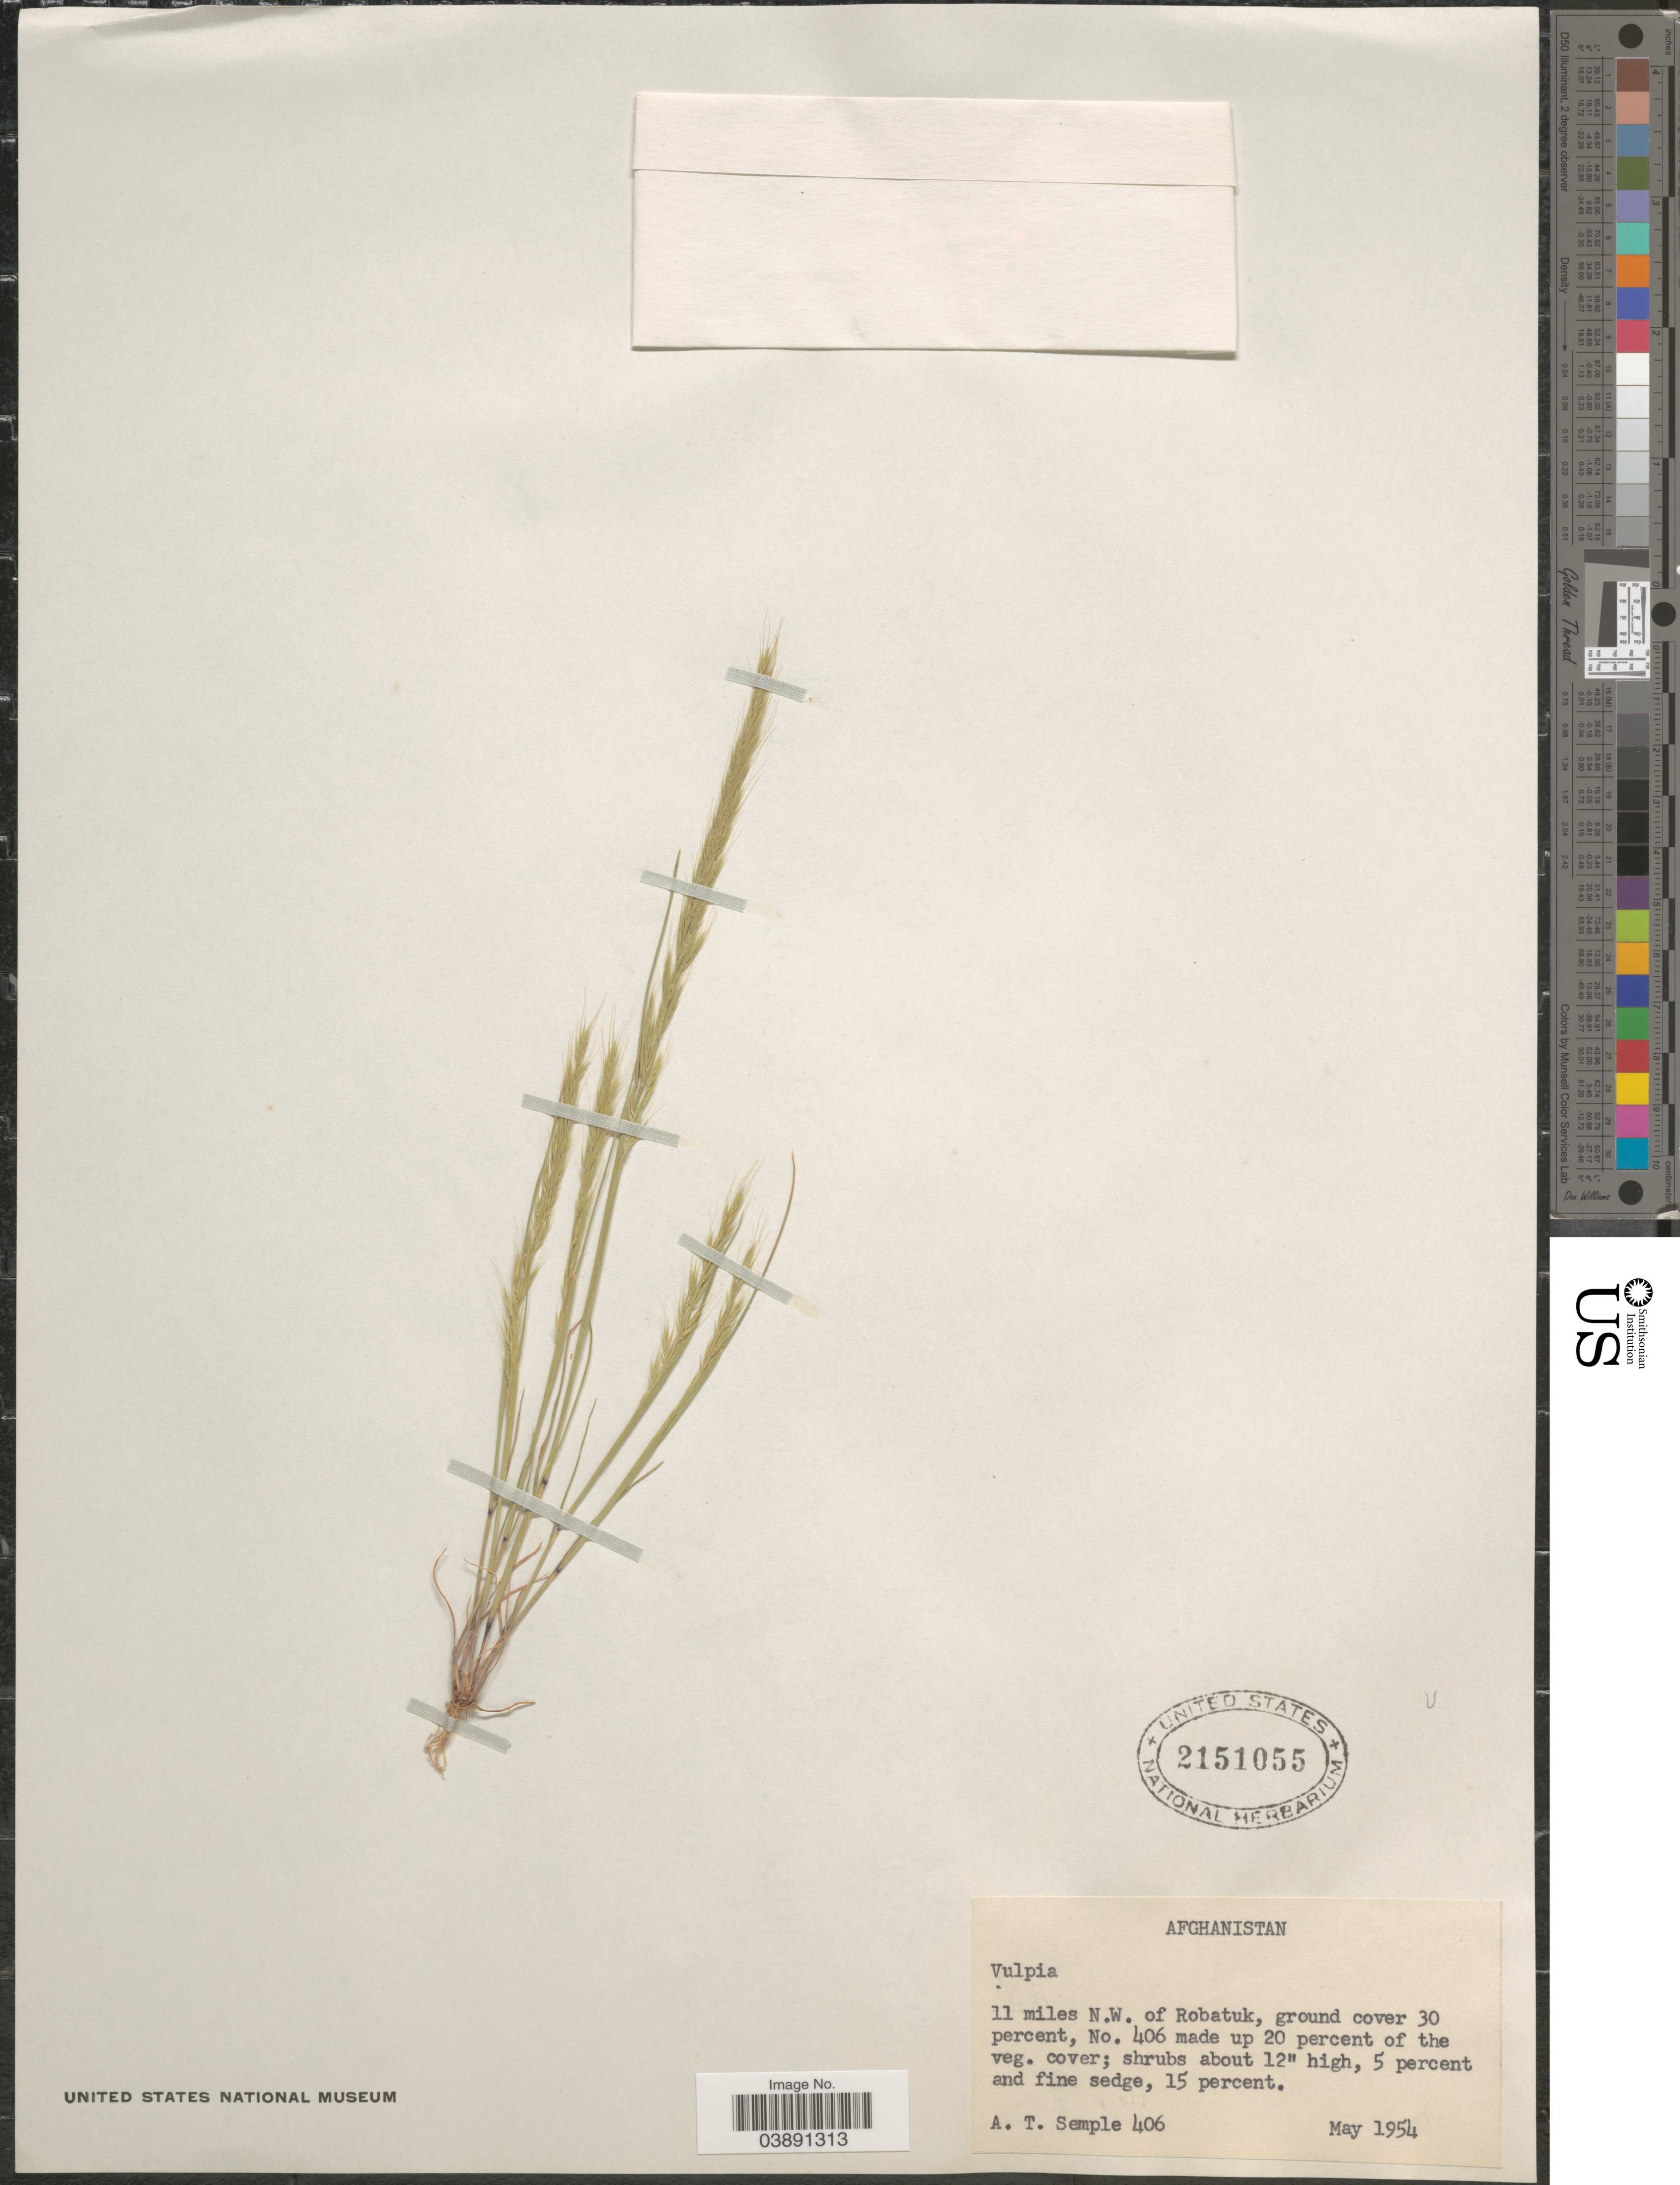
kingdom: Plantae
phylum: Tracheophyta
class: Liliopsida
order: Poales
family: Poaceae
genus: Festuca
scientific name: Festuca sp.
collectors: A. Semple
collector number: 406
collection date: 1954-05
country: Afghanistan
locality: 11 miles N.W. of Robatuk.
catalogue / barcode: US 2151055